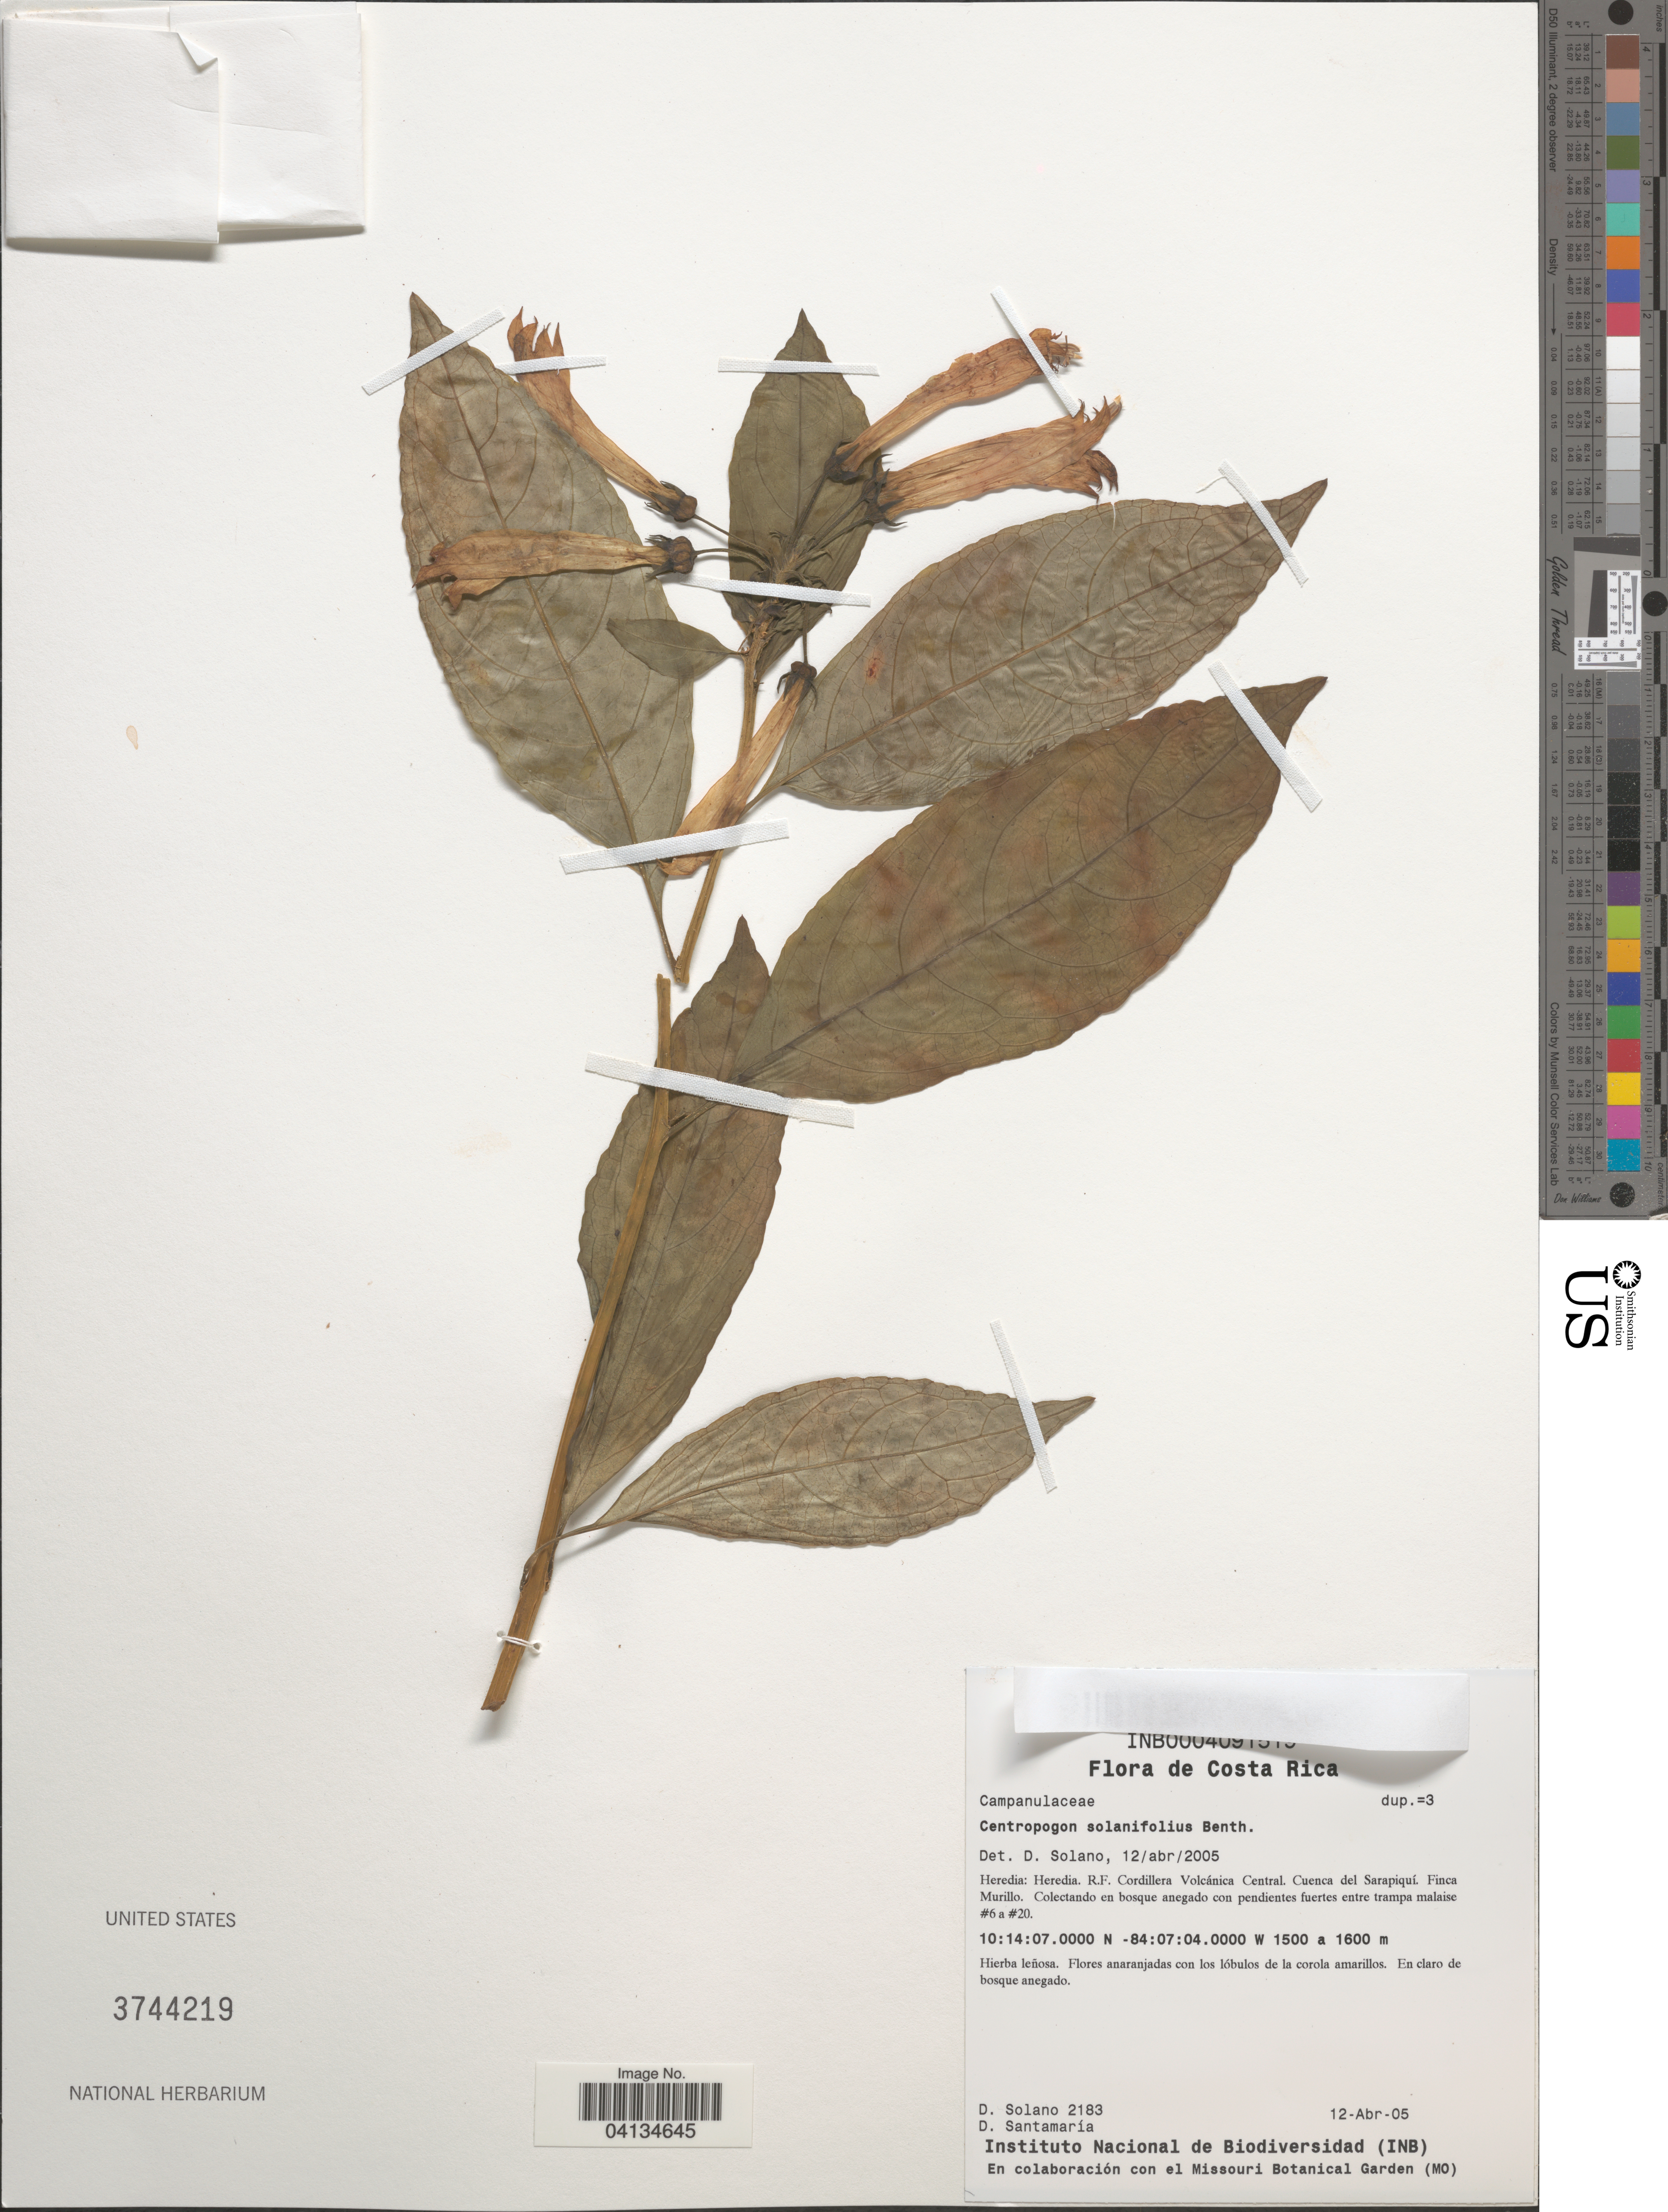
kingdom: Plantae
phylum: Tracheophyta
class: Magnoliopsida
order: Asterales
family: Campanulaceae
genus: Centropogon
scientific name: Centropogon solanifolius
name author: Benth.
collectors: D. Solano & D. Santamaria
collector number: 2183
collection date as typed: Transcribed d/m/y: 12/4/5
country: Costa Rica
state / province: Heredia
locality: R.F. Cordillera Volcánica Central. Cuenca del Sarapiquí. Finca Murillo.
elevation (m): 1500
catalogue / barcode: US 3744219